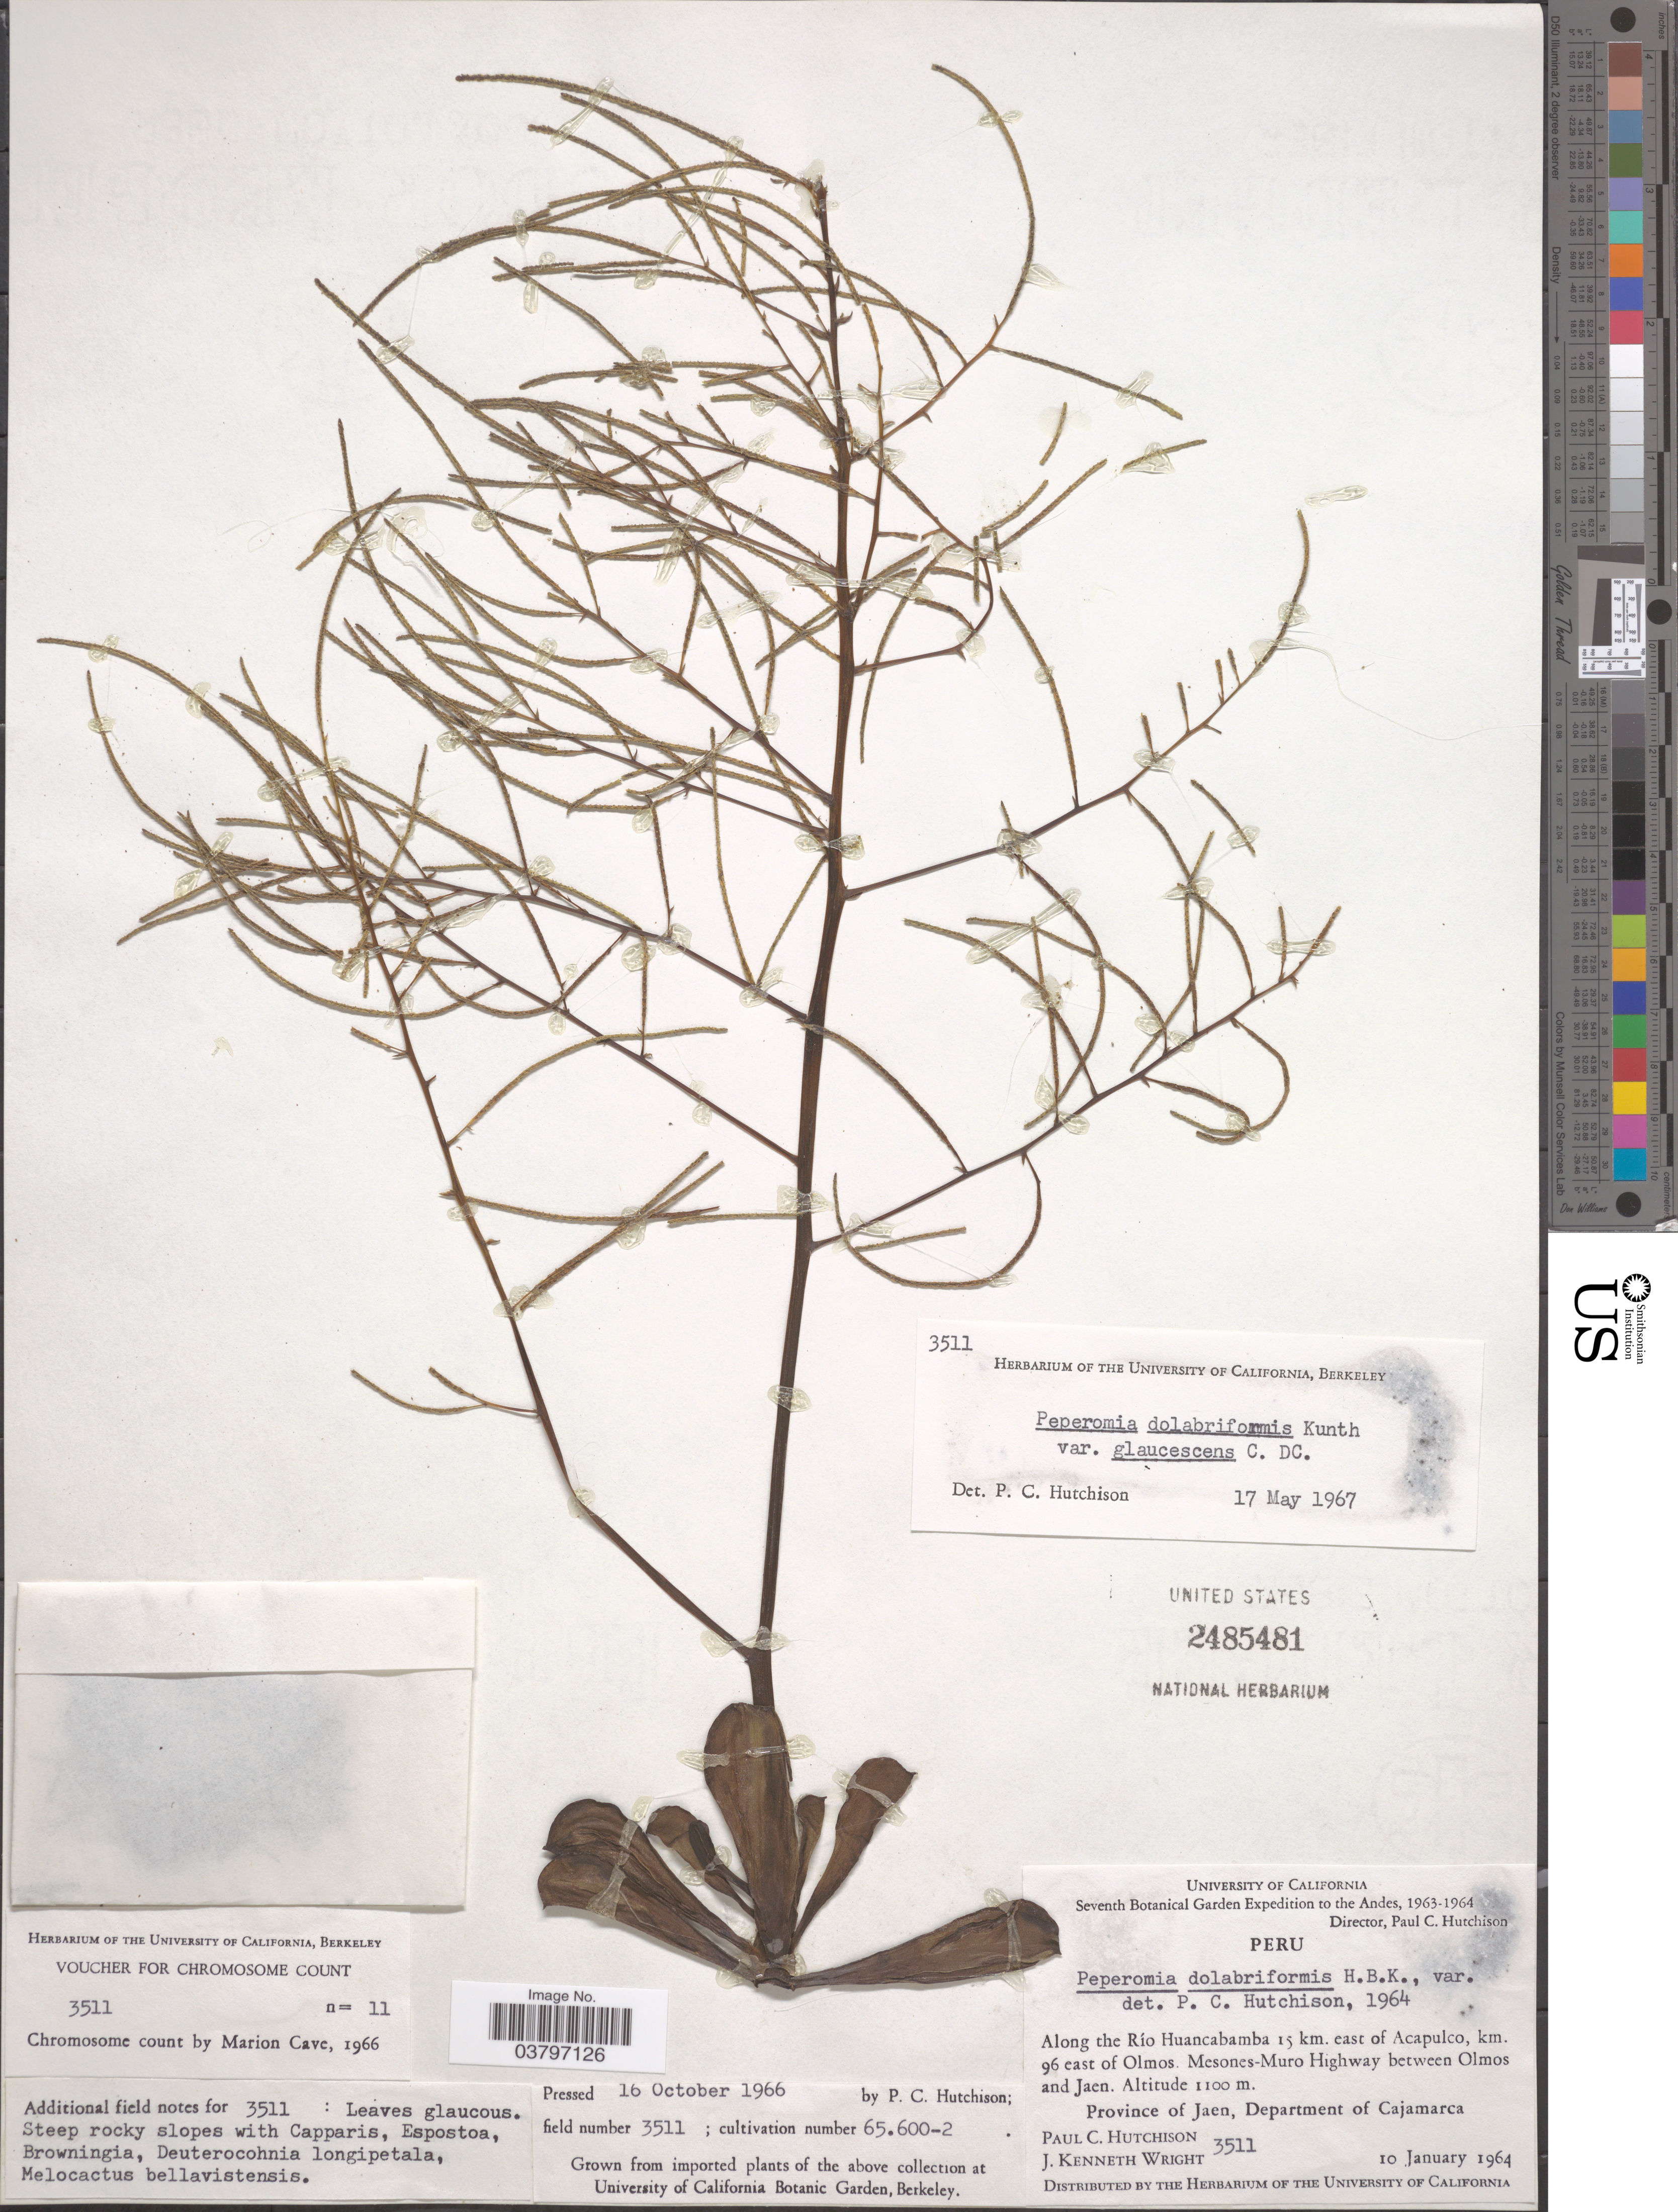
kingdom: Plantae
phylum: Tracheophyta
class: Magnoliopsida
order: Piperales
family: Piperaceae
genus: Peperomia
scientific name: Peperomia dolabriformis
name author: Kunth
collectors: P. C. Hutchison & J. K. Wright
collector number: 3511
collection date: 1964-01-10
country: Peru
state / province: Cajamarca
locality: The Andes. Along the Río Huancabamba 15 km. east of Acapulco, km. 96 east of Olmos. Mesones-Muro Highway between Olmos and Jaen. Province of Jaen, Department of Cajamarca.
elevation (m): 1100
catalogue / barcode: US 2485481